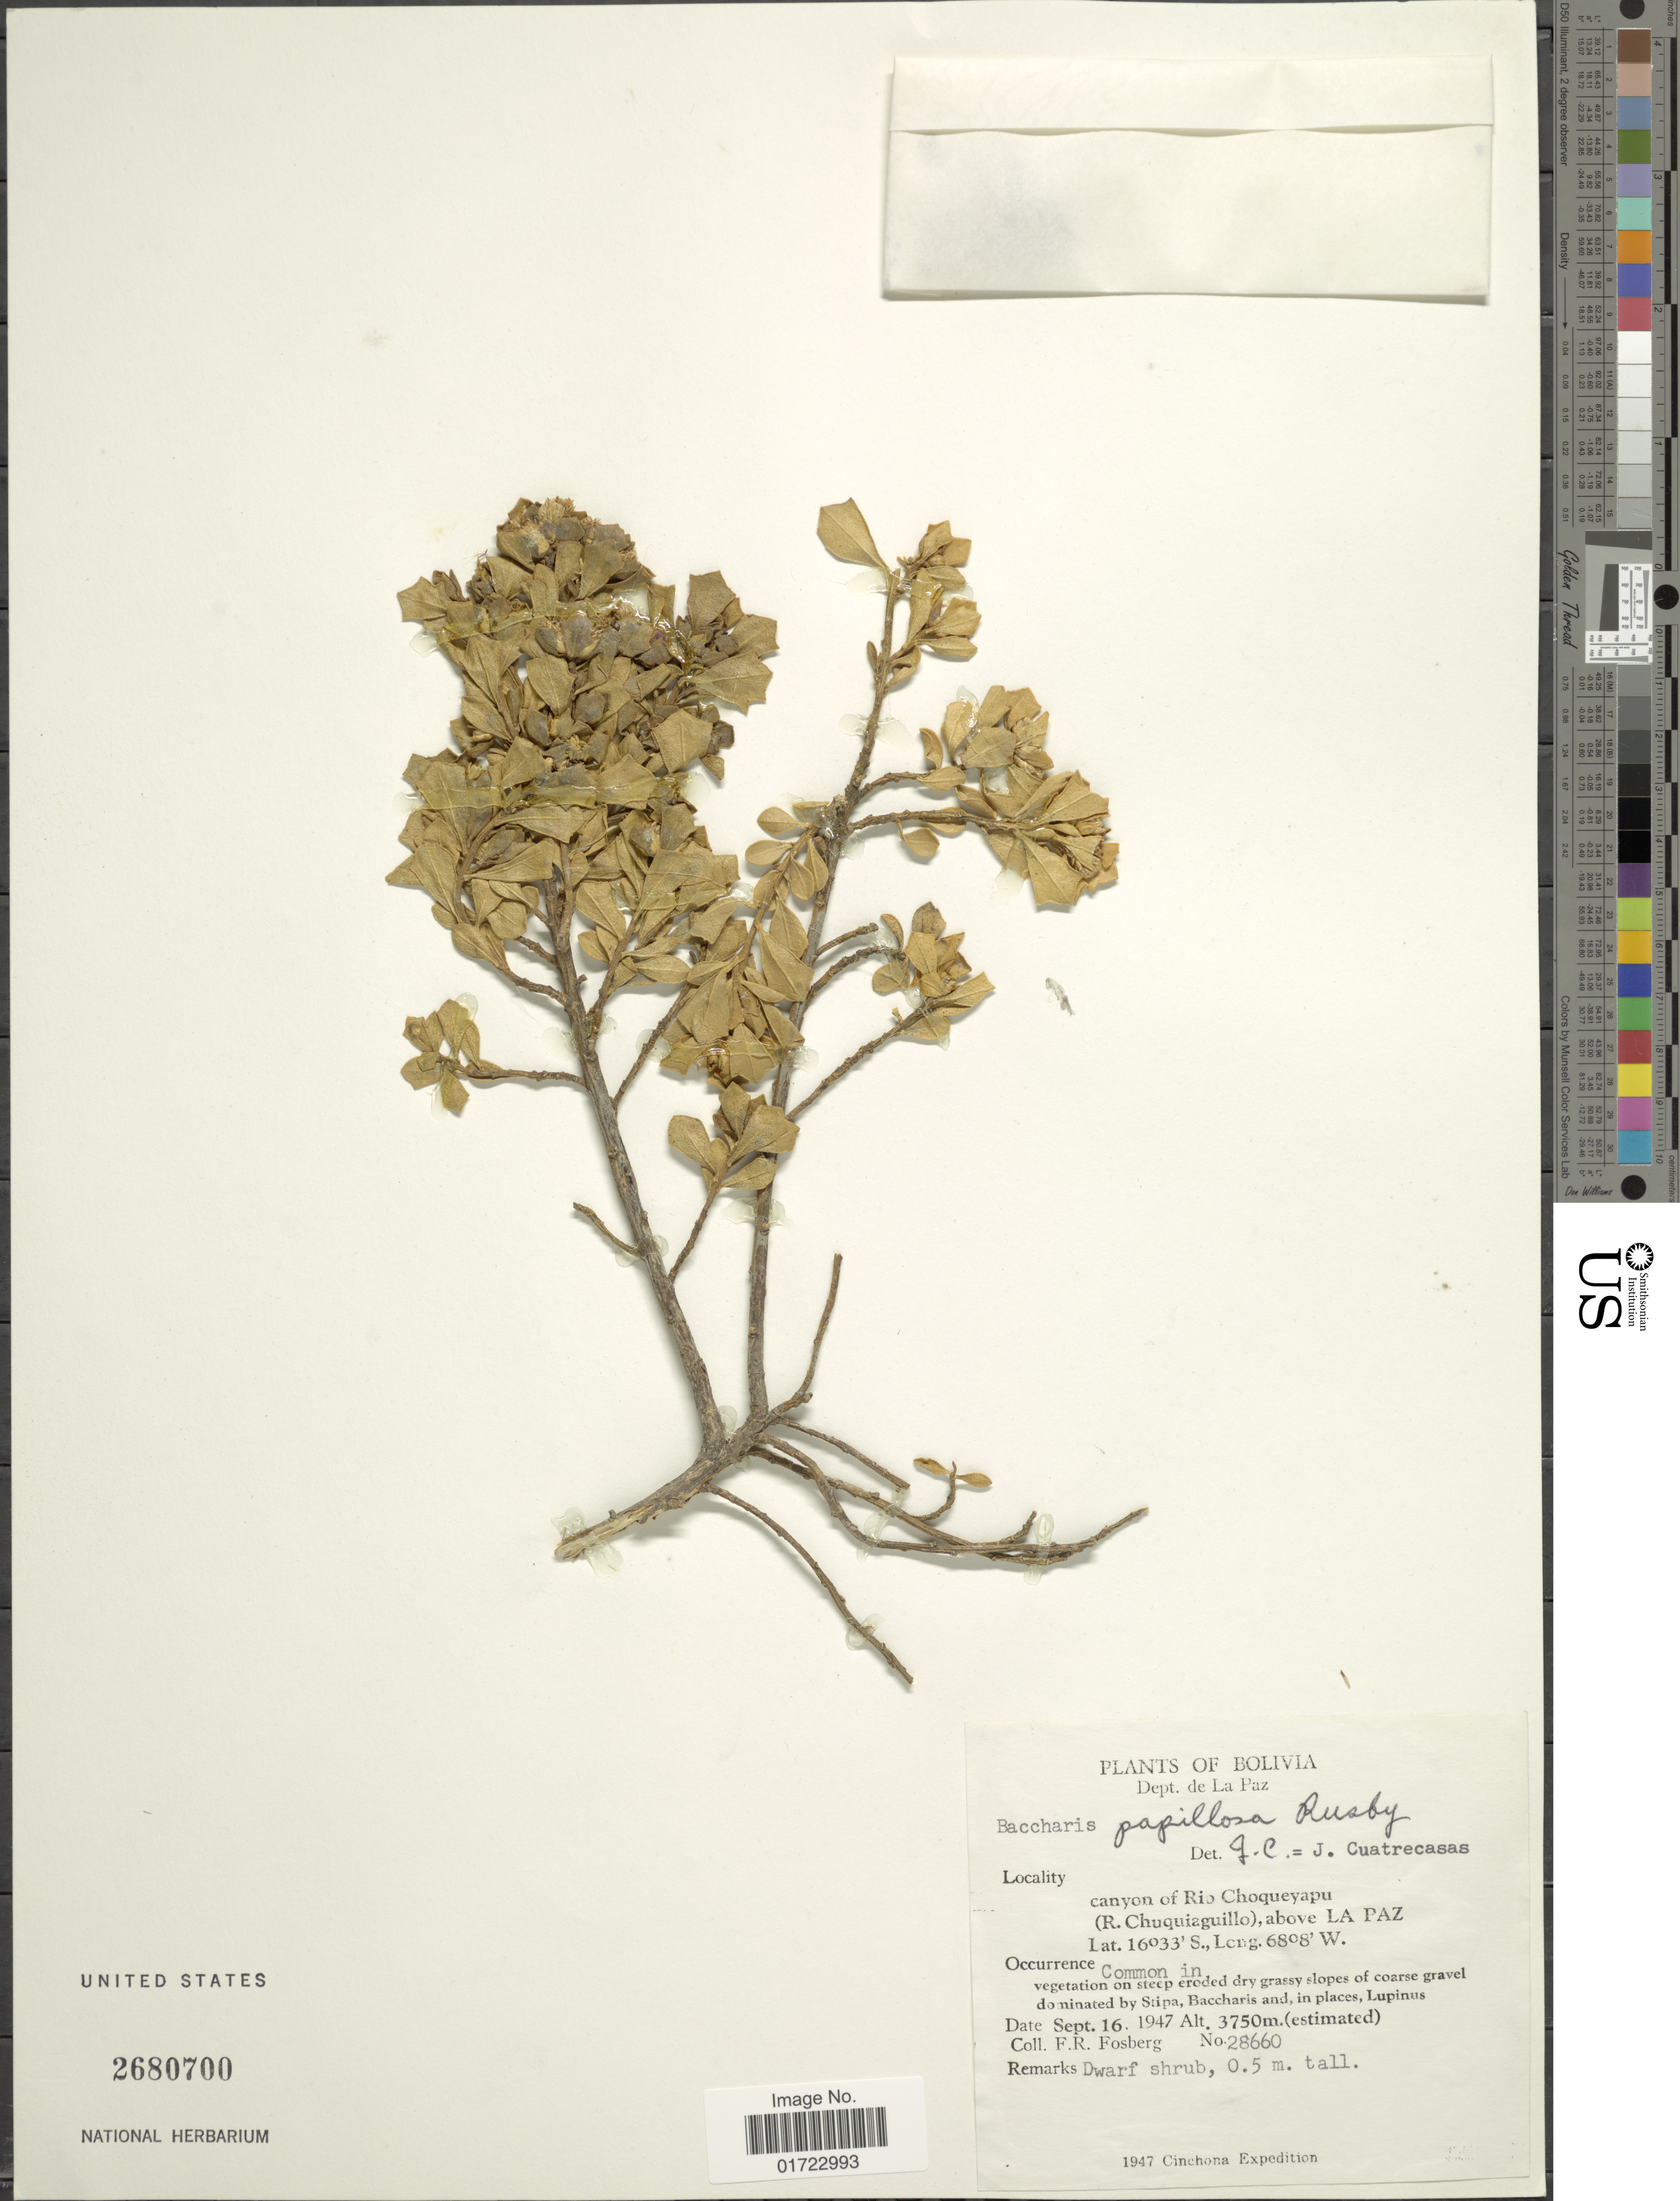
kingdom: Plantae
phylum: Tracheophyta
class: Magnoliopsida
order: Asterales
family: Asteraceae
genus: Baccharis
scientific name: Baccharis papillosa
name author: Rusby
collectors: F. R. Fosberg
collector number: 28660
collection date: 1947-09-16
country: Bolivia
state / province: La Paz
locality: Canyon of Rio Choqueyapu (R. Chuquiaguillo), above La Paz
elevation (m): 3750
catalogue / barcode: US 2680700